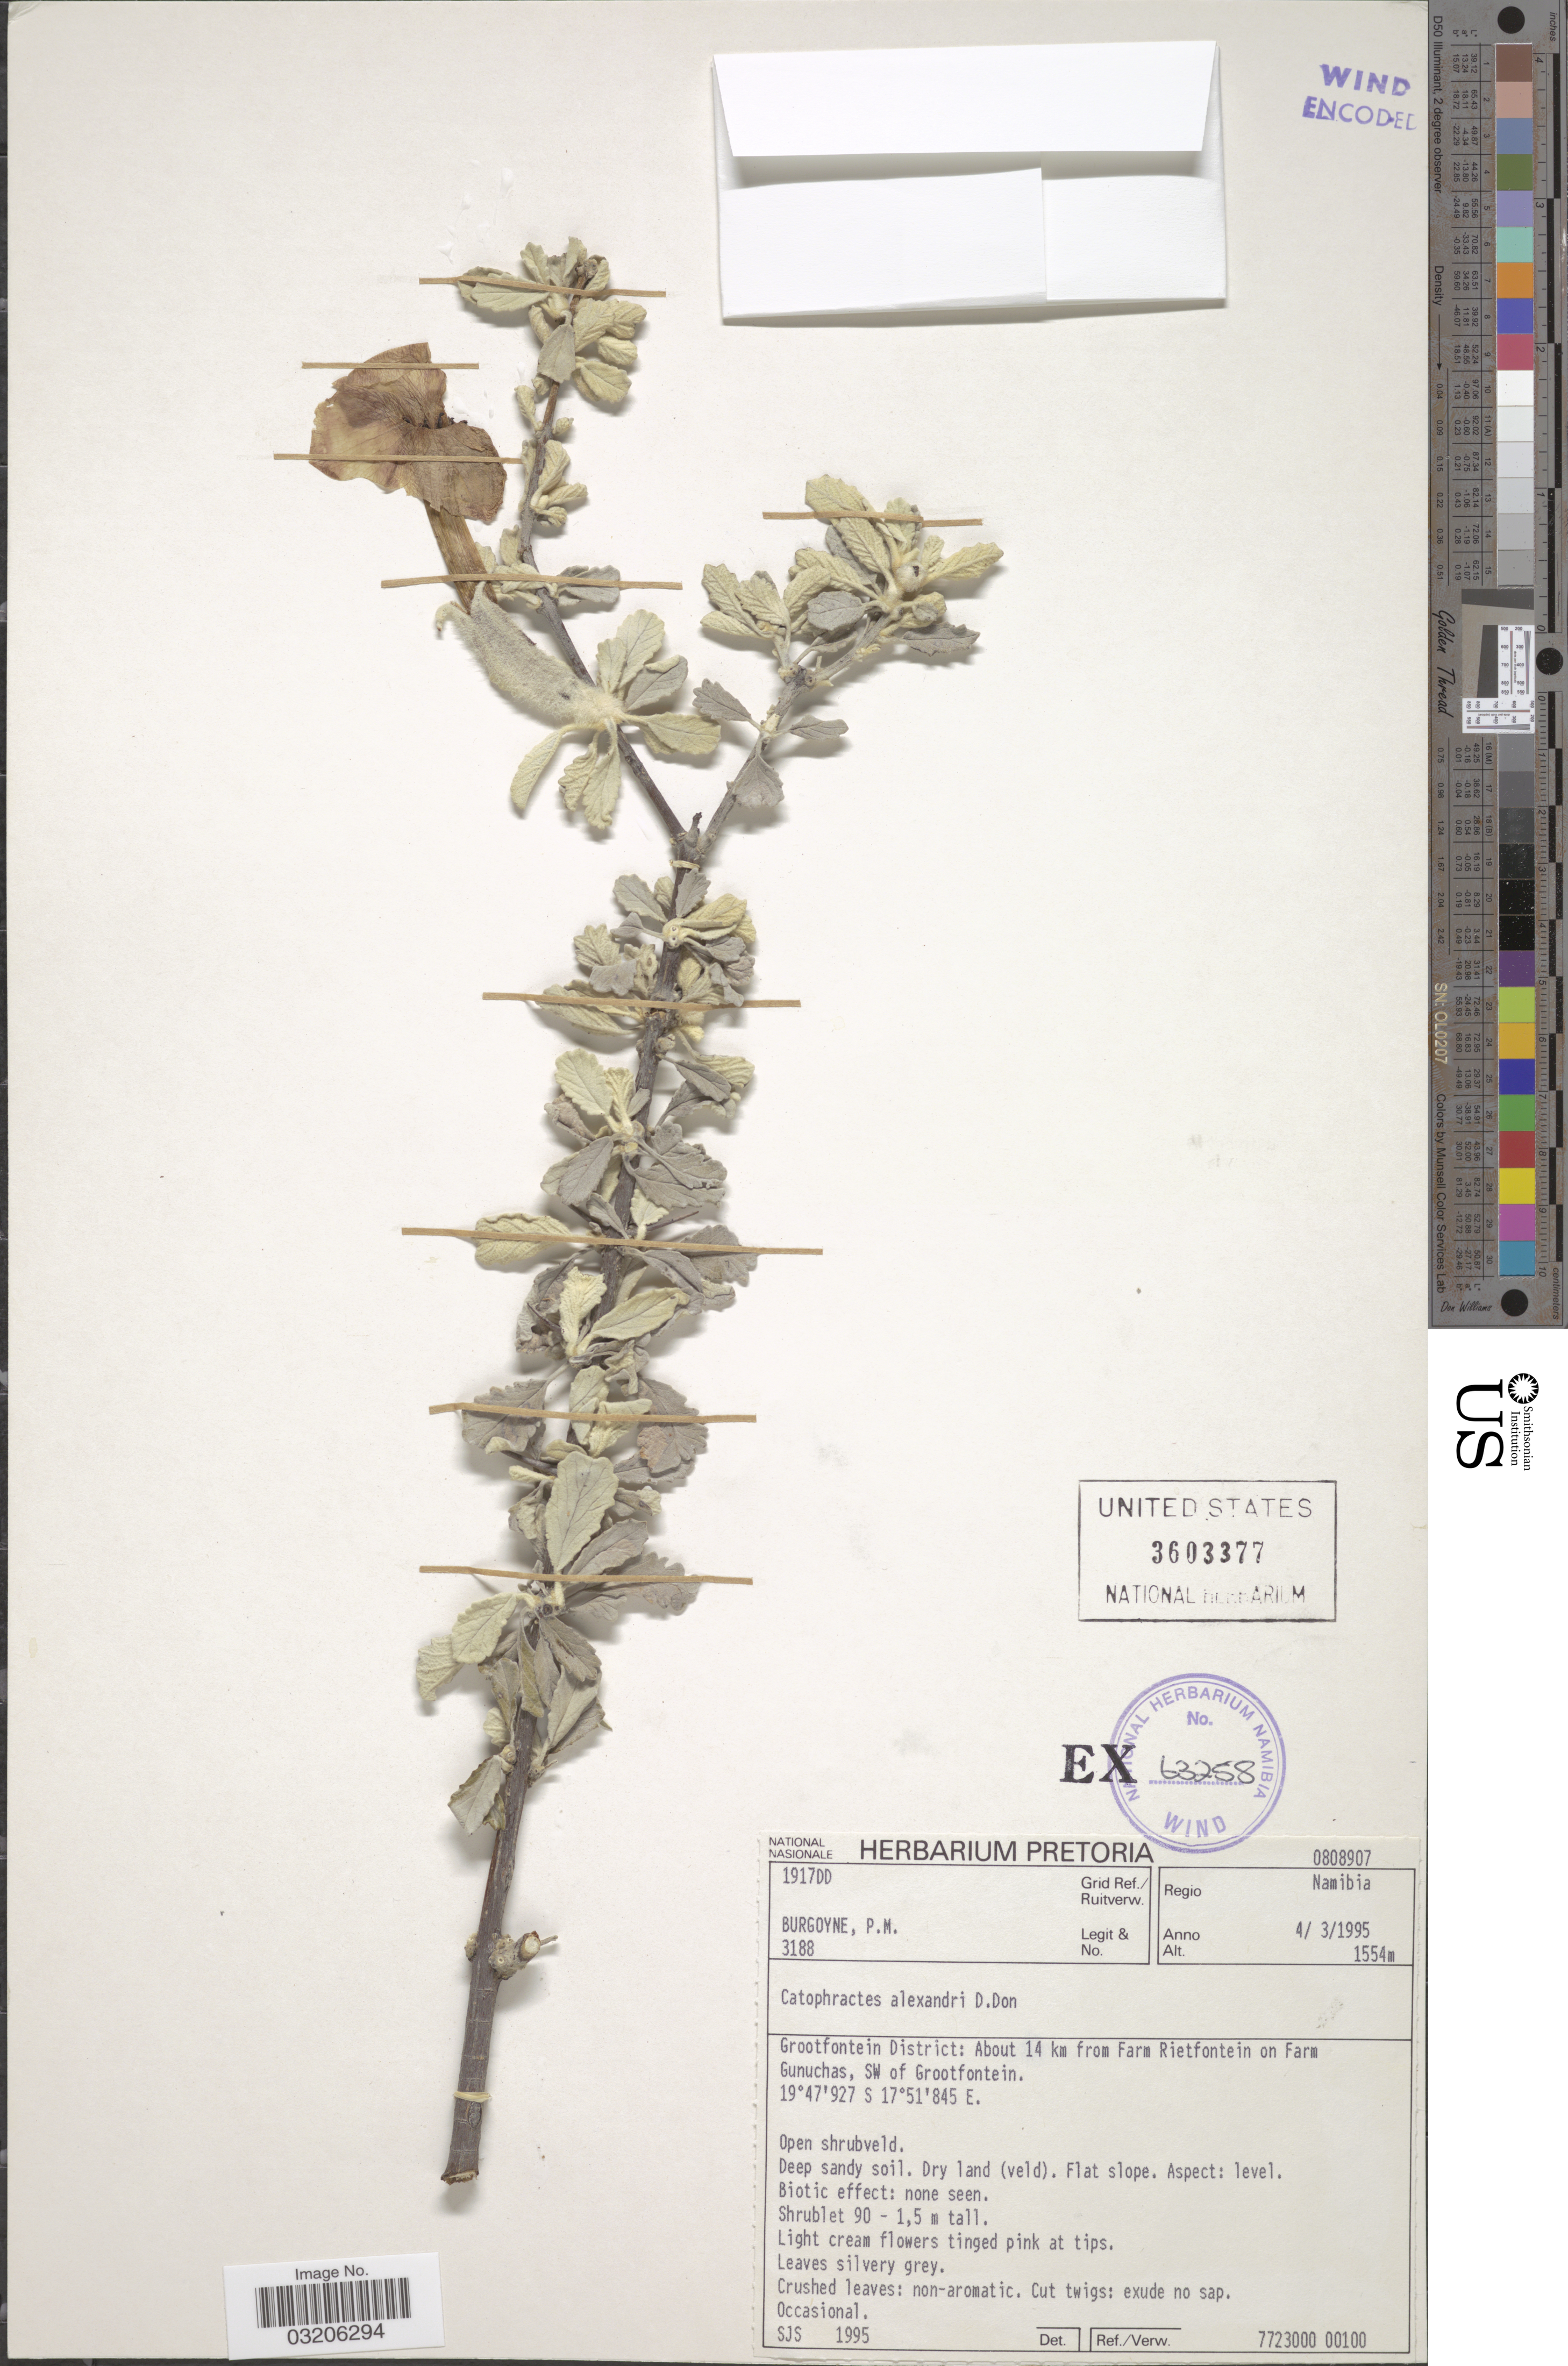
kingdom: Plantae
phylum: Tracheophyta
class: Magnoliopsida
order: Lamiales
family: Bignoniaceae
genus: Catophractes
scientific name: Catophractes alexandri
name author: D. Don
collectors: P. M. Burgoyne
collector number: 3188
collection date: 1995-03-04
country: Namibia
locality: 1917 DD Grid ref. Regio Namibia. Grootfontein District: About 14 km from Farm Rietfontein on Farm Gunuchas, SW of Grootfontein.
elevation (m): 1554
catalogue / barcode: US 3603377